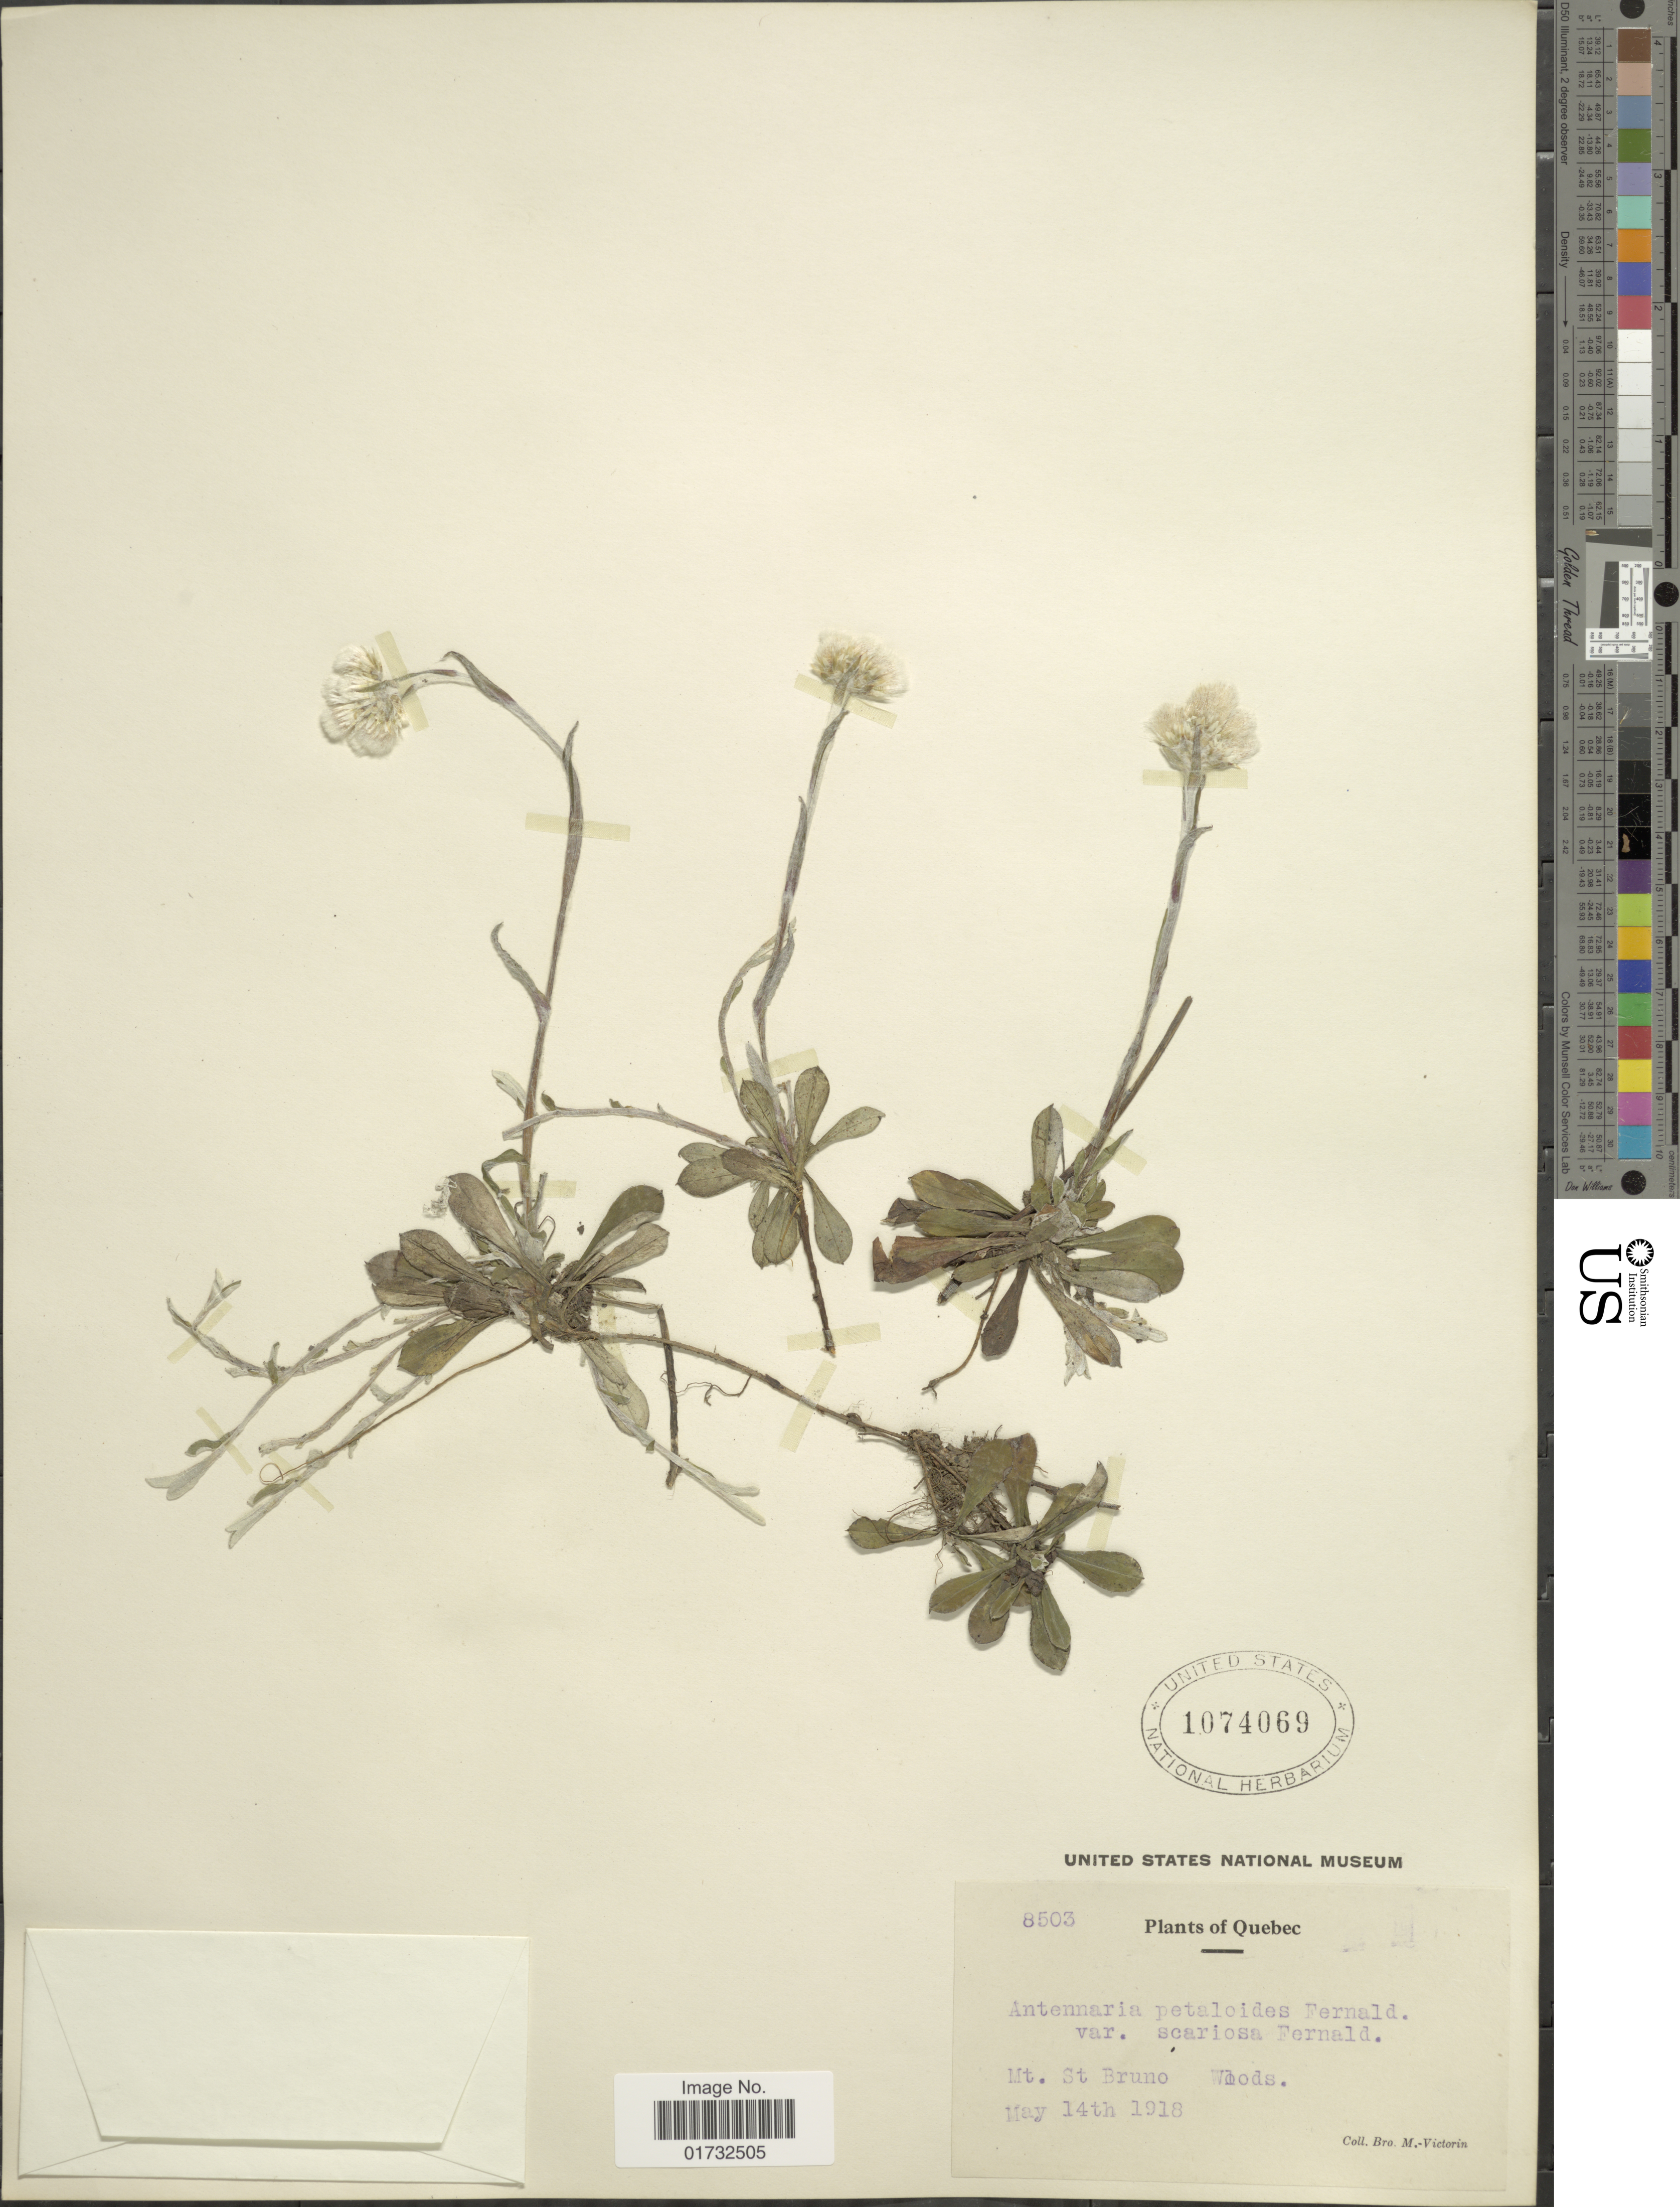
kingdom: Plantae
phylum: Tracheophyta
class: Magnoliopsida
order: Asterales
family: Asteraceae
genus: Antennaria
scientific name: Antennaria petaloidea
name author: (Fernald) Fernald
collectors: Fr. Marie-Victorin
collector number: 8503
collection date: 1918-05-14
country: Canada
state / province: Quebec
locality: Mt. St. Bruno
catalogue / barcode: US 1074069